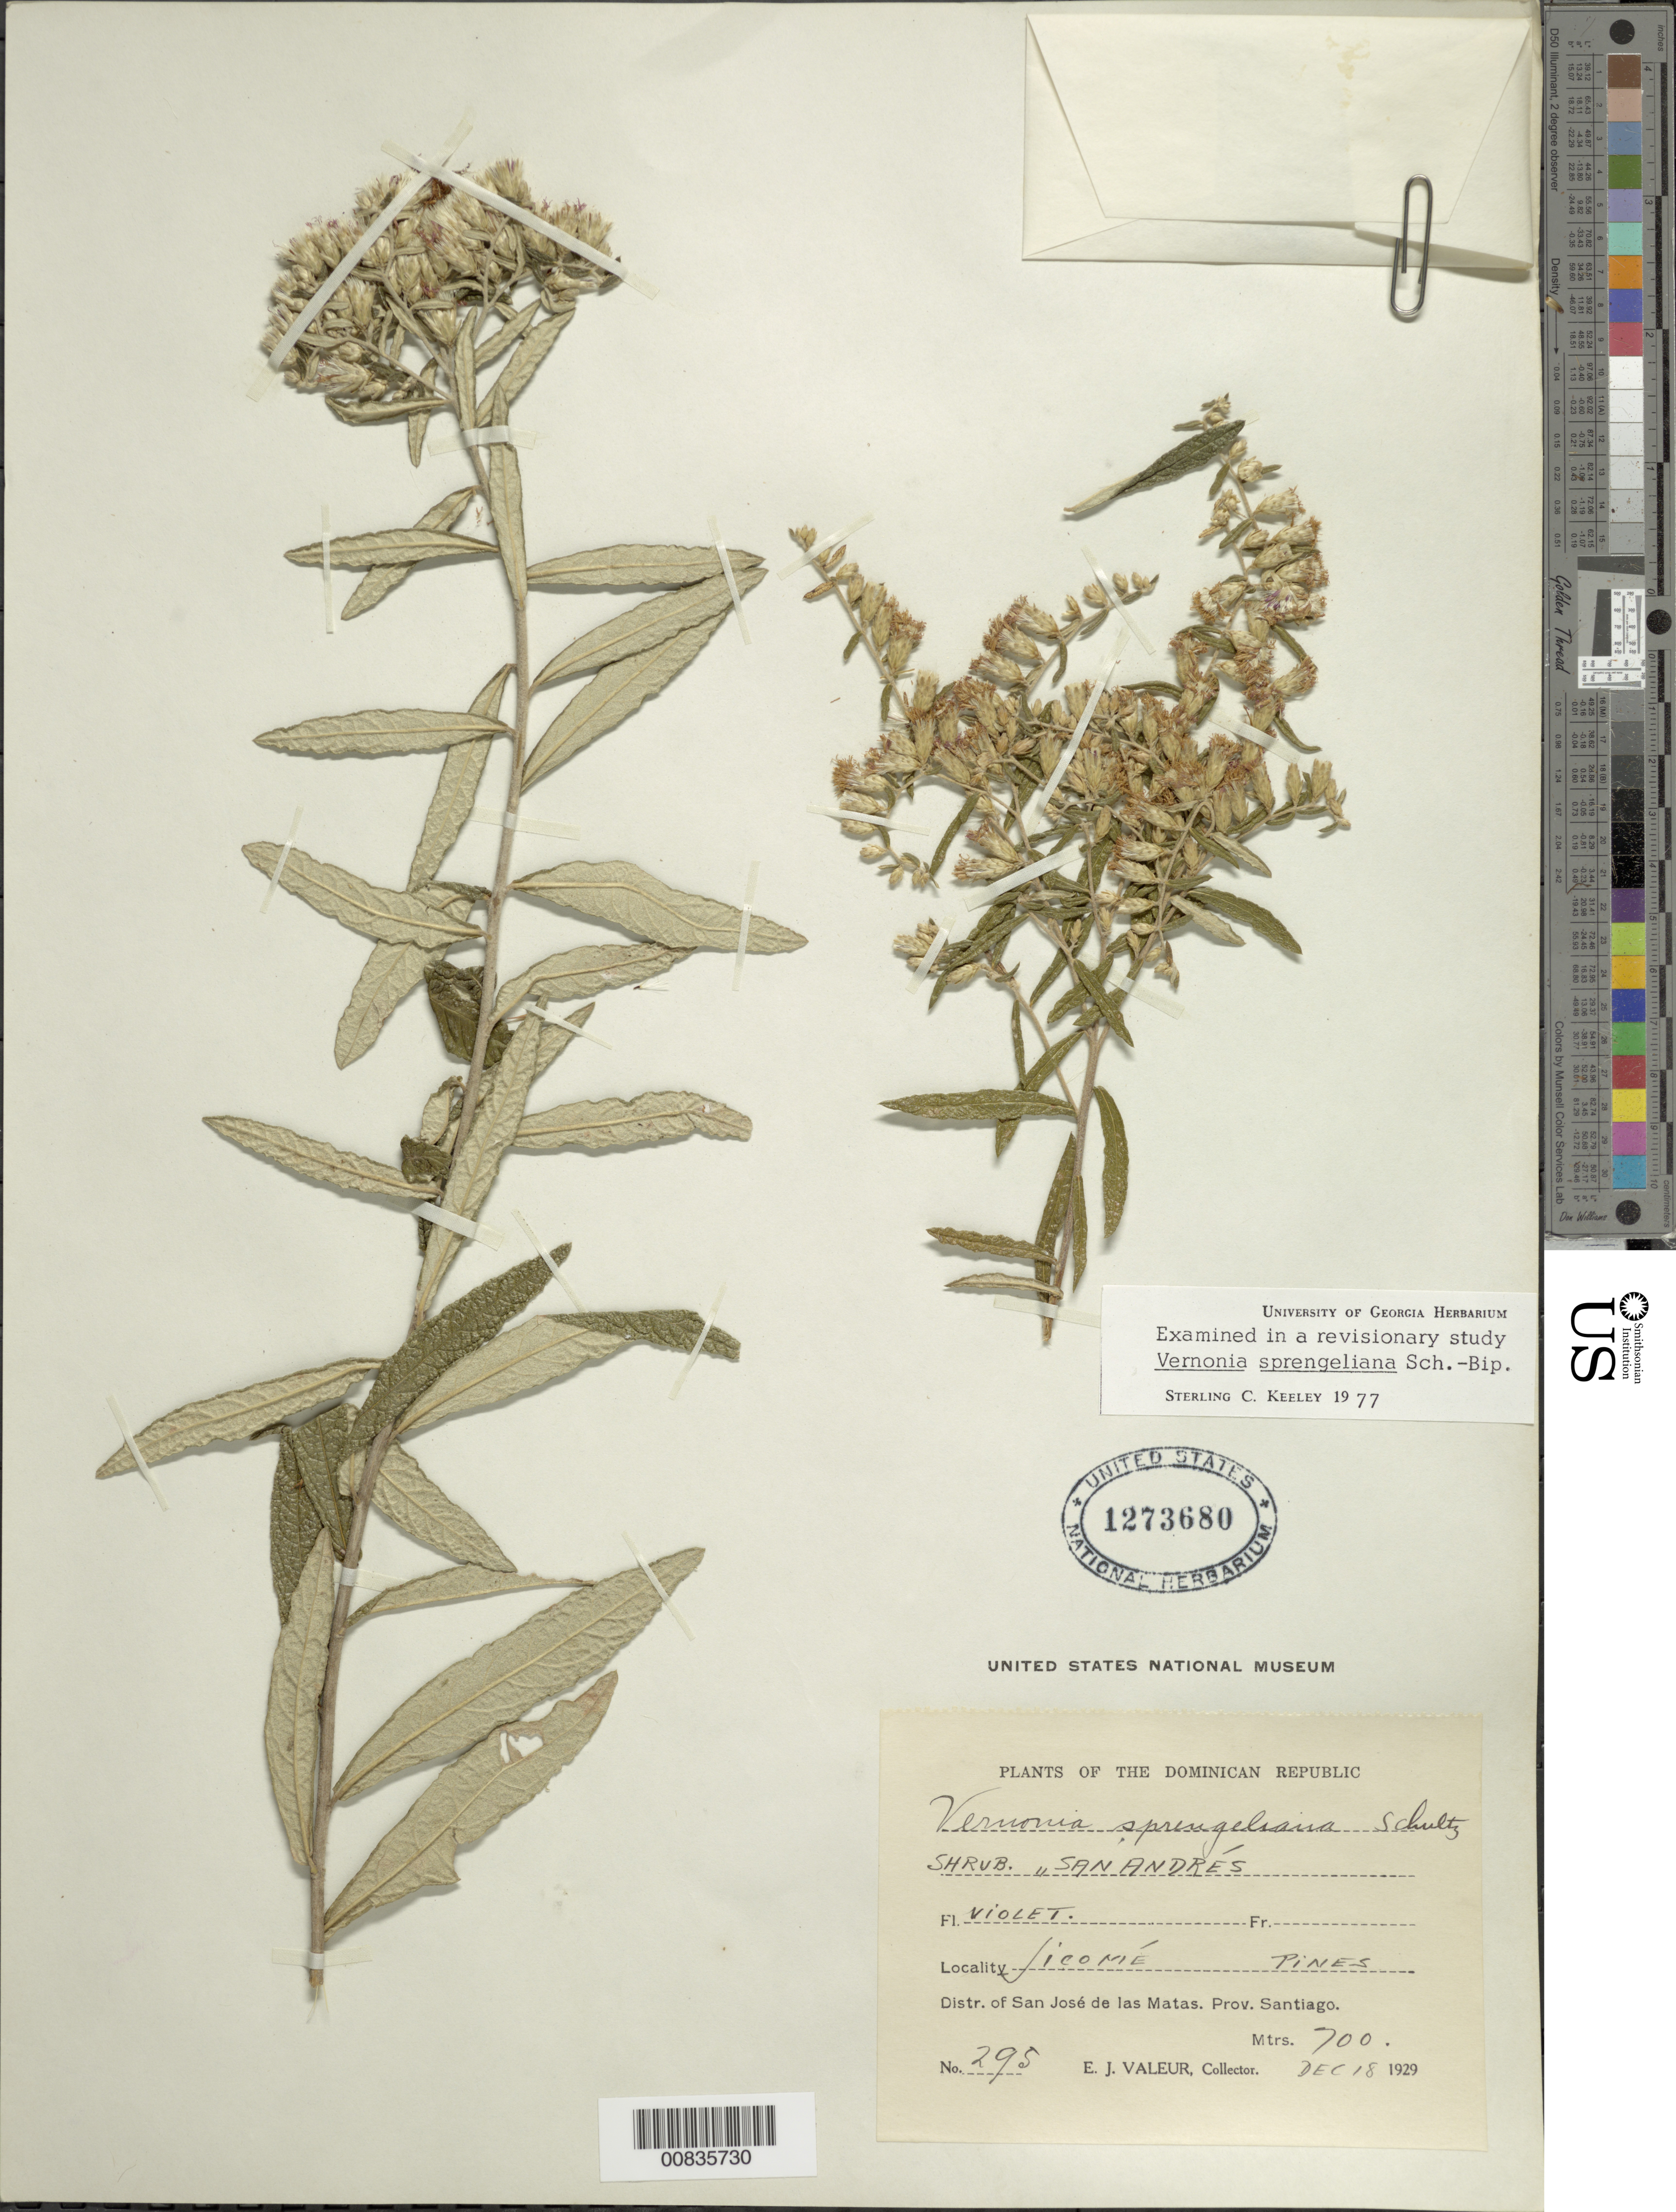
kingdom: Plantae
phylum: Tracheophyta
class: Magnoliopsida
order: Asterales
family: Asteraceae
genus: Lepidaploa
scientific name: Lepidaploa sprengeliana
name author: (Sch. Bip.) H. Rob.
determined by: Keeley, S. C.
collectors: E. Valeur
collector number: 295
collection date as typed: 18 Dec 1929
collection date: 1929-12-18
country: Dominican Republic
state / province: Santiago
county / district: San José de las Matas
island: Hispaniola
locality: Jicomé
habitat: Pines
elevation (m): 700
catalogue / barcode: US 1273680